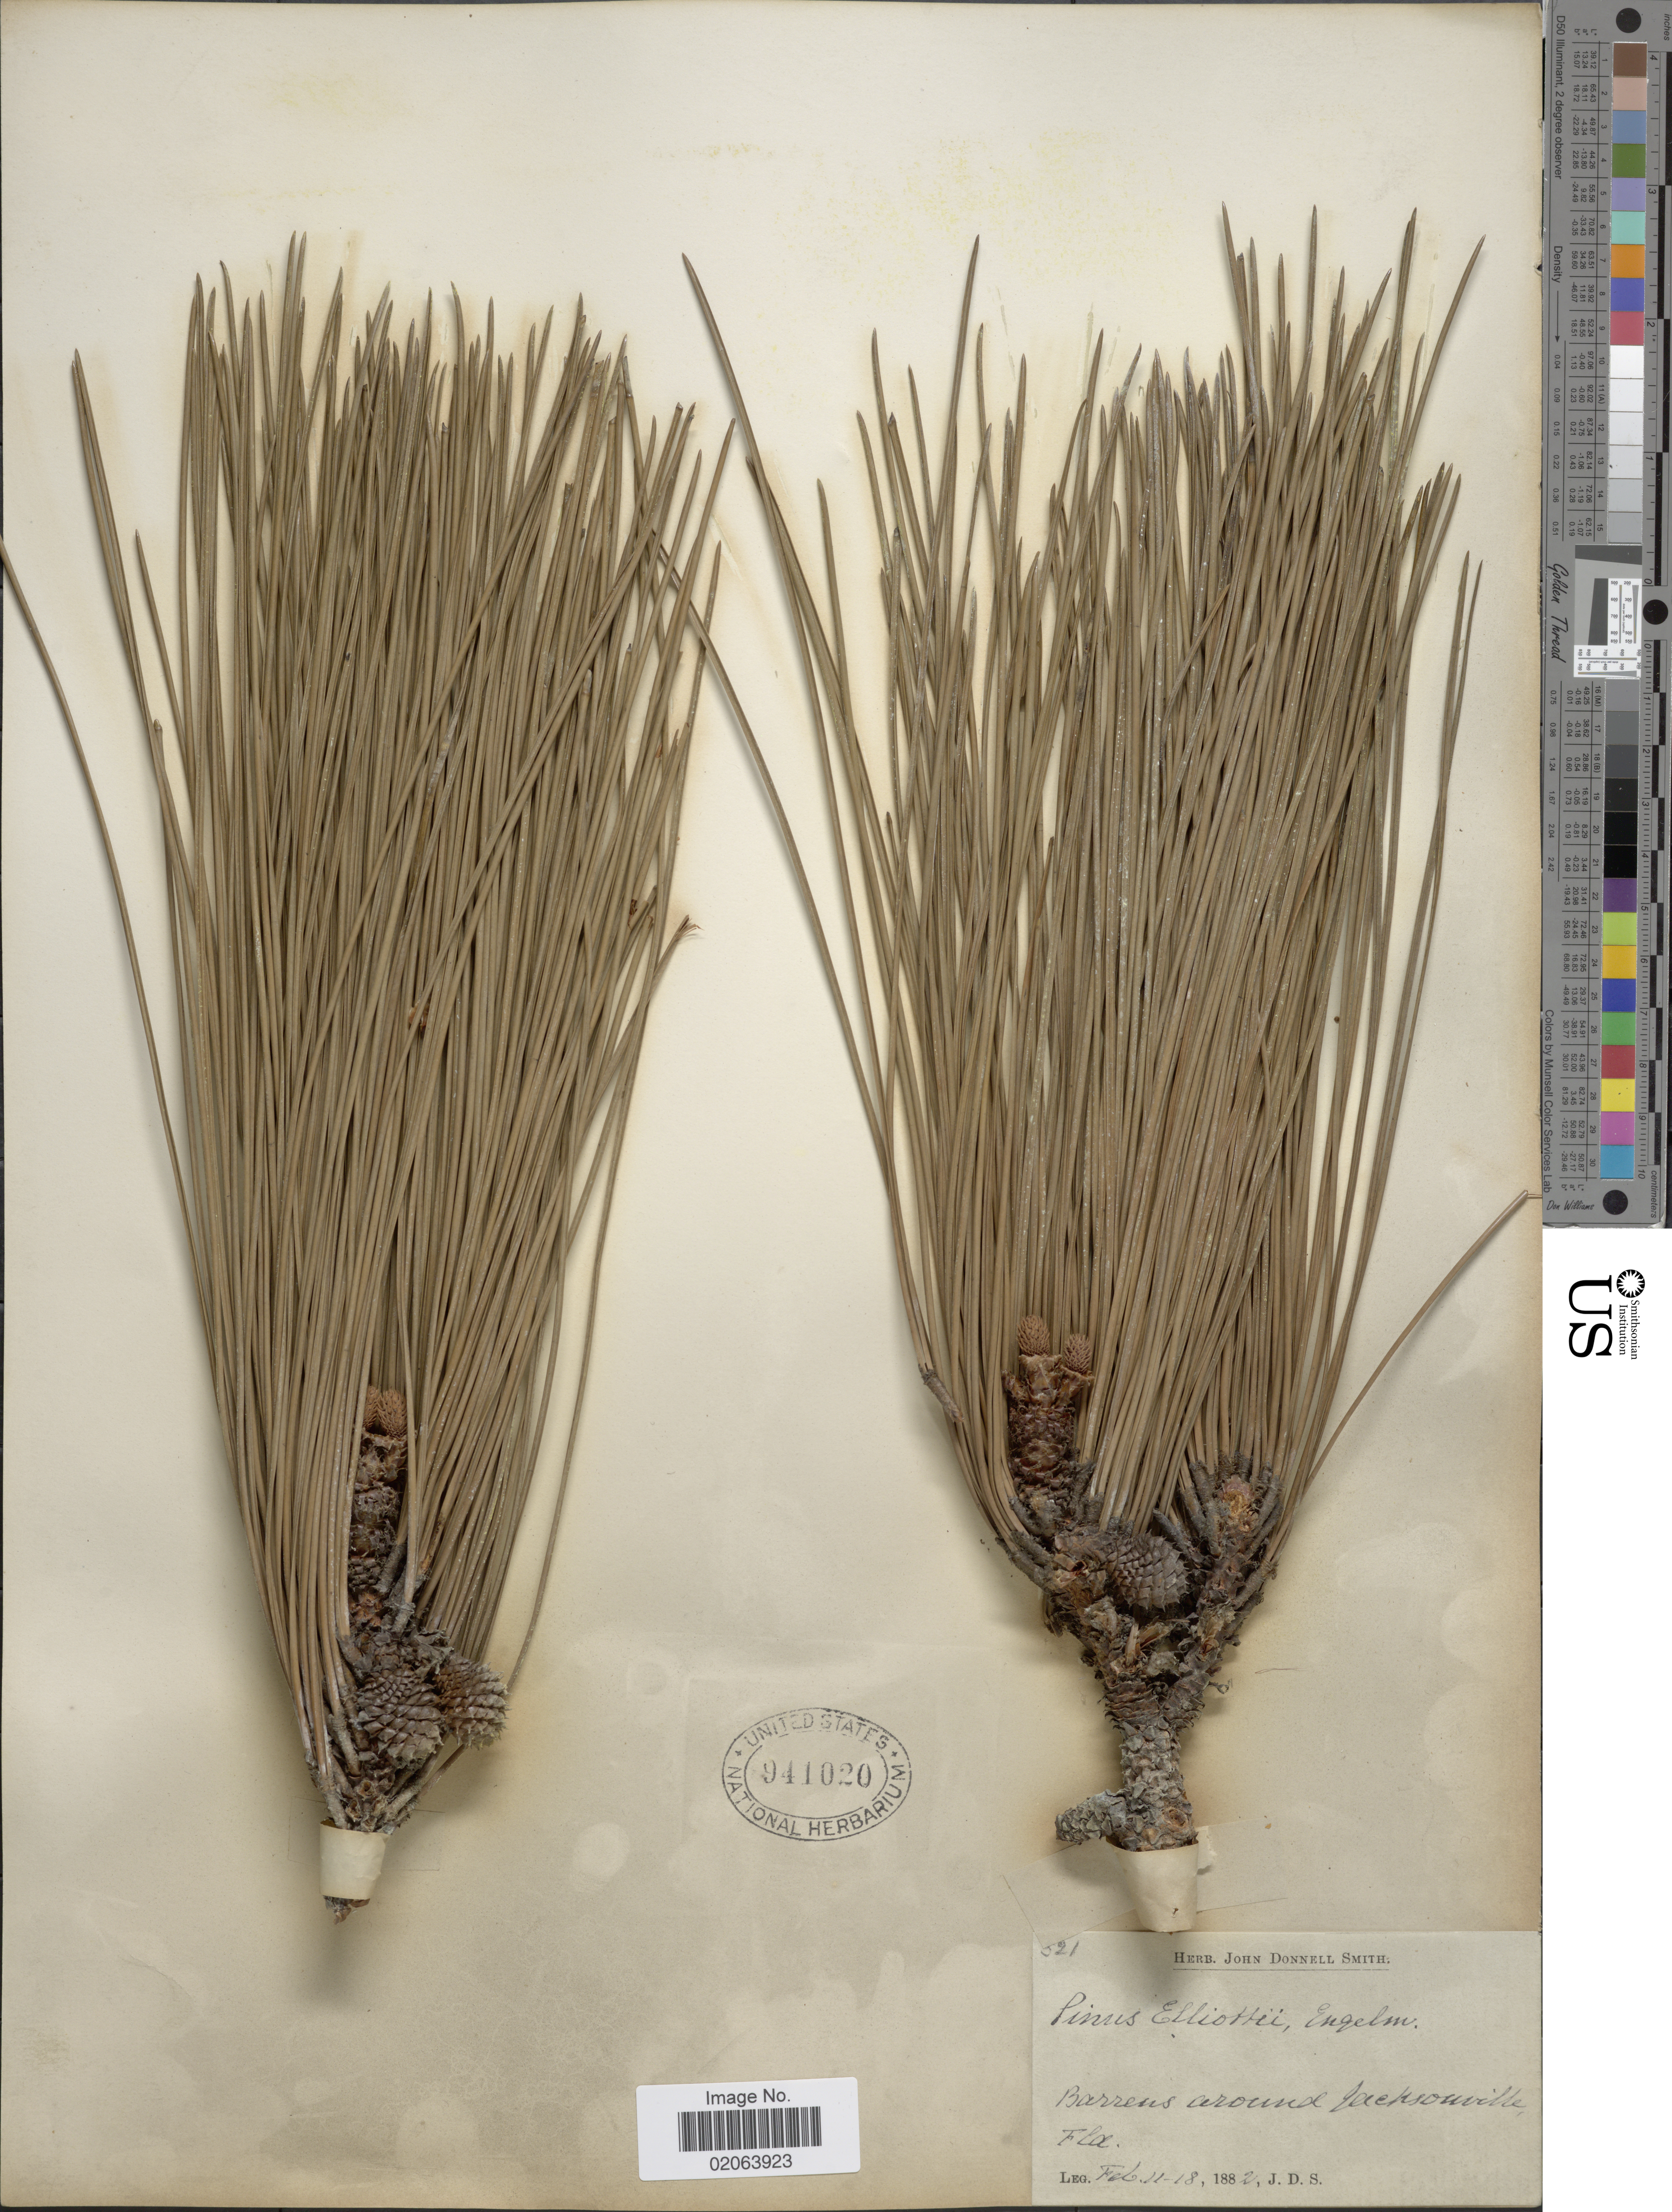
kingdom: Plantae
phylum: Tracheophyta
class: Pinopsida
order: Pinales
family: Pinaceae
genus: Pinus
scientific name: Pinus elliottii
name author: Engelm.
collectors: J. Donnell Smith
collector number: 521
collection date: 1882-02-11/1882-02-18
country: United States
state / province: Florida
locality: Around Jacksonville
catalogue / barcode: US 941020